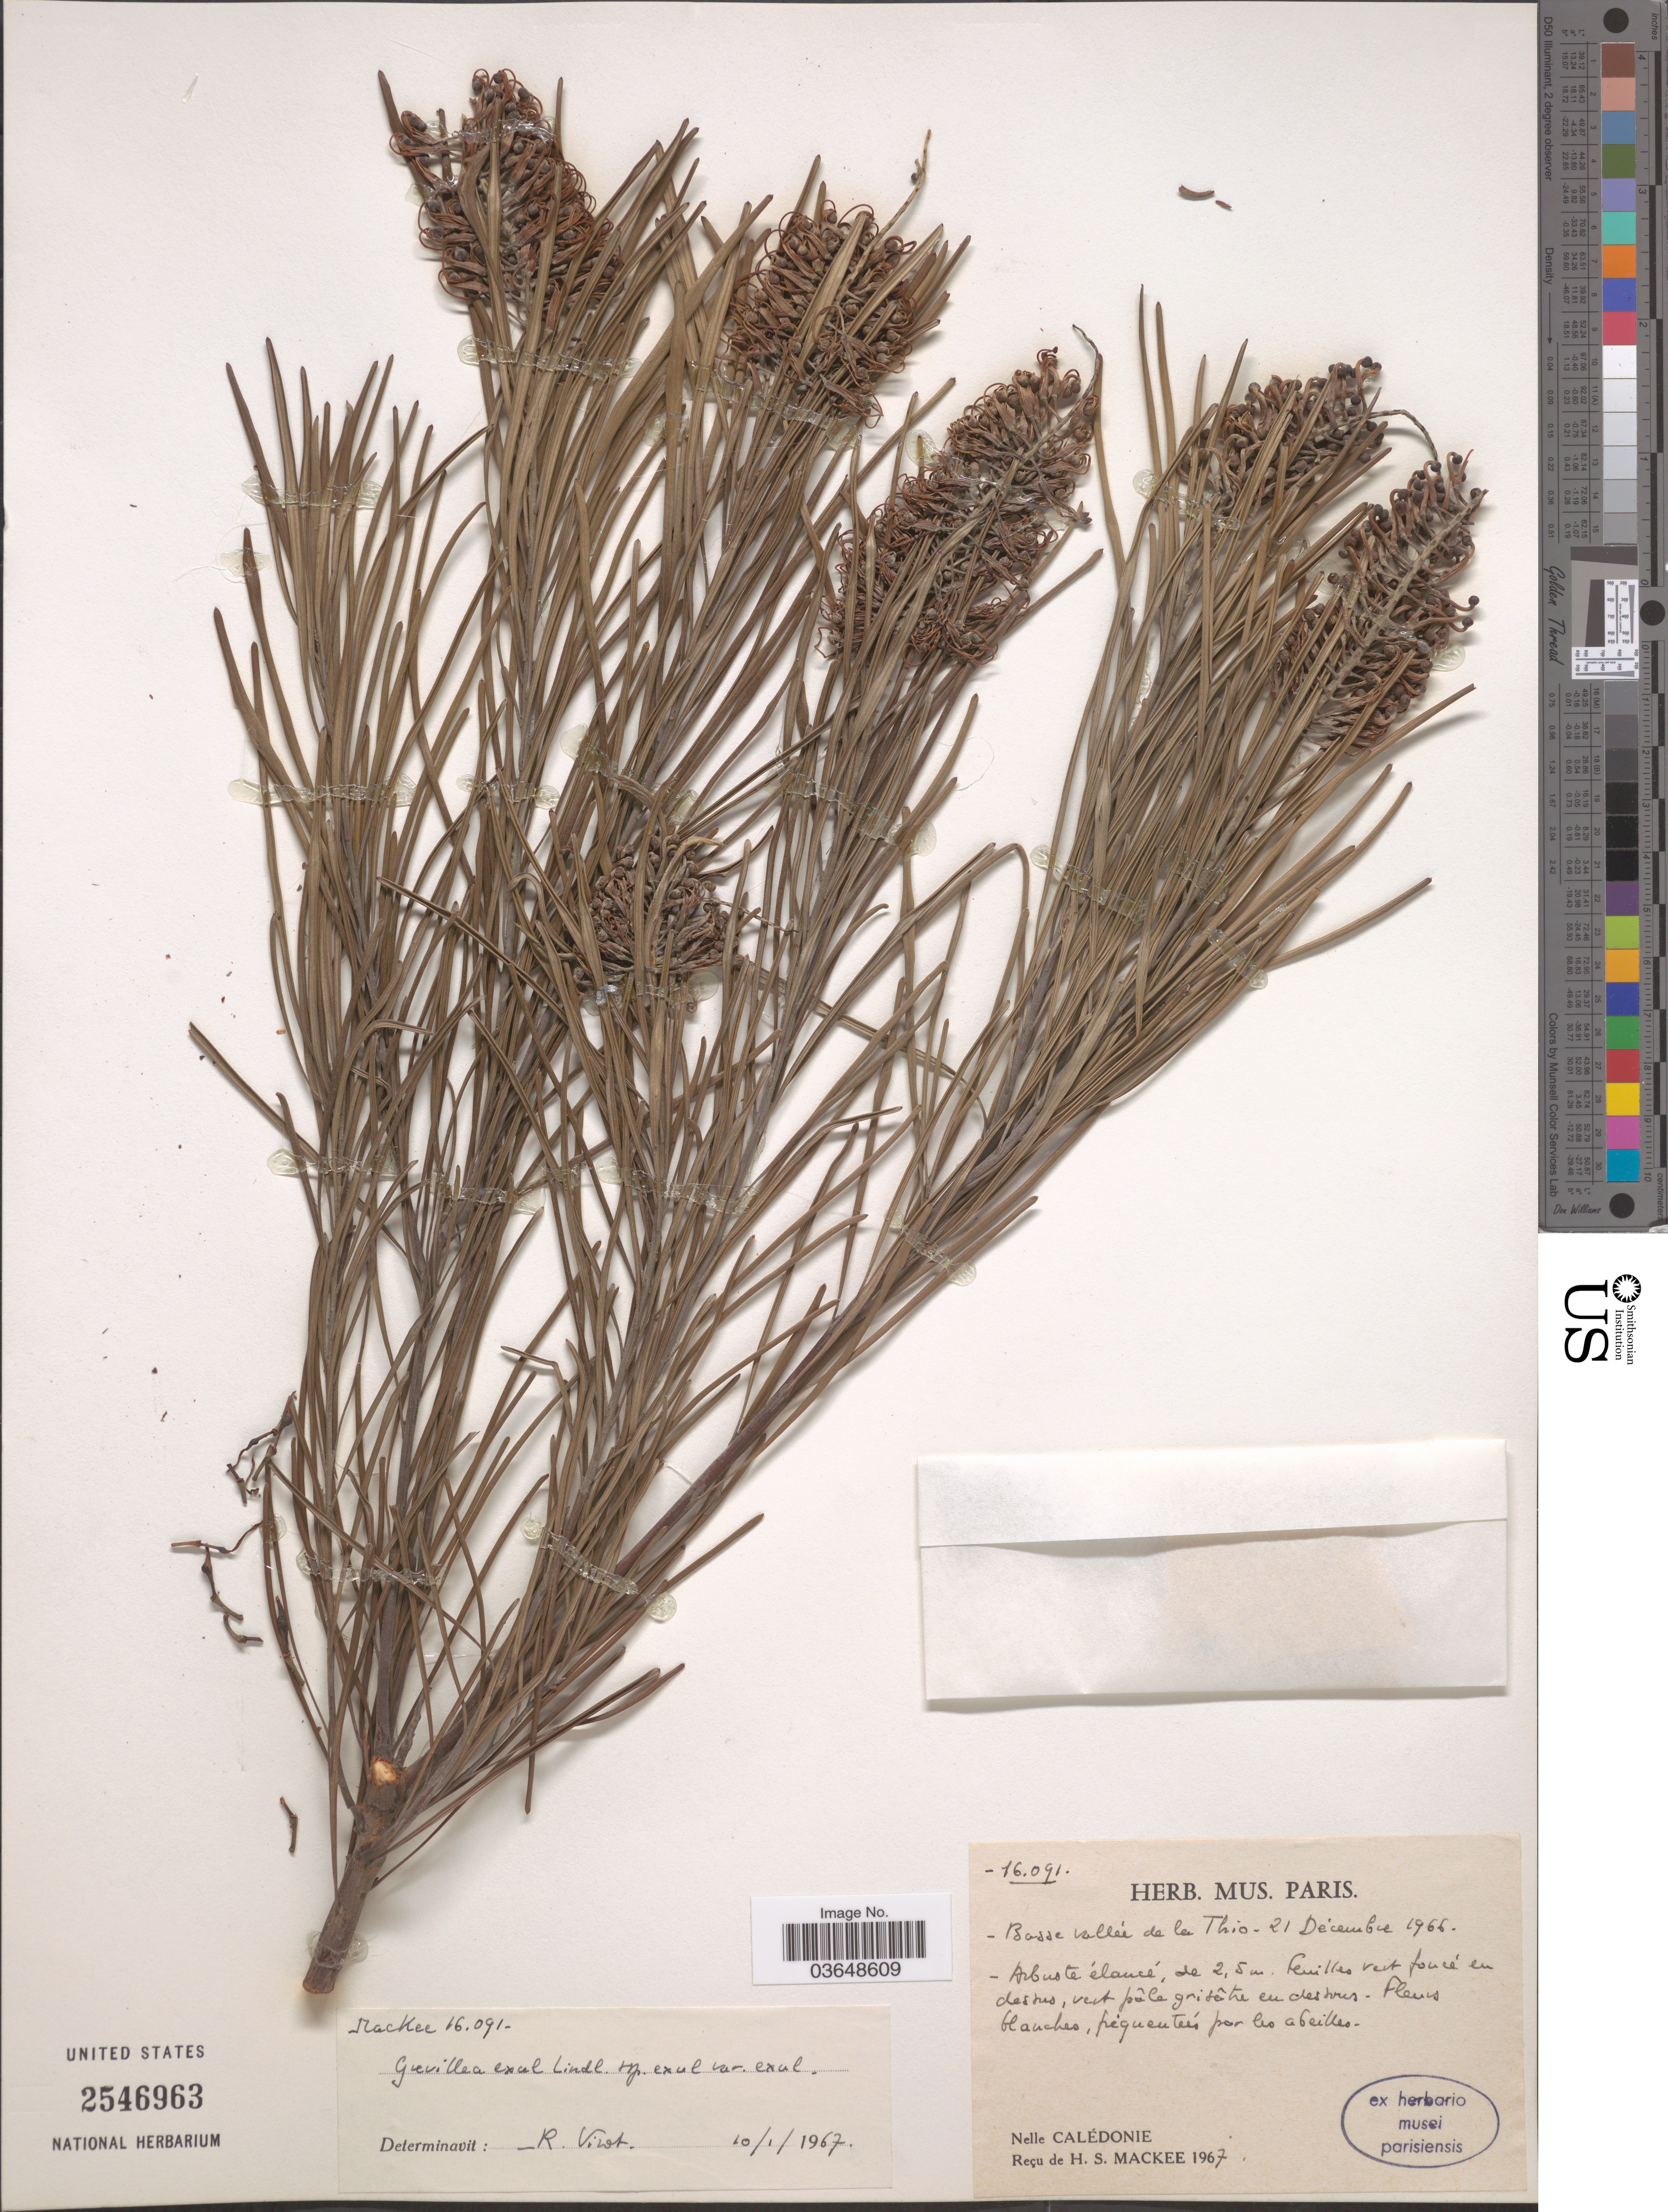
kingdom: Plantae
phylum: Tracheophyta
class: Magnoliopsida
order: Proteales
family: Proteaceae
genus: Grevillea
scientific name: Grevillea exul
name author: Lindl.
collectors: H. Mackee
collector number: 16091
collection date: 1966-12-21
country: New Caledonia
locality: Nelle Calédonie. Basse vallée de la Thio.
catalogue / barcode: US 2546963